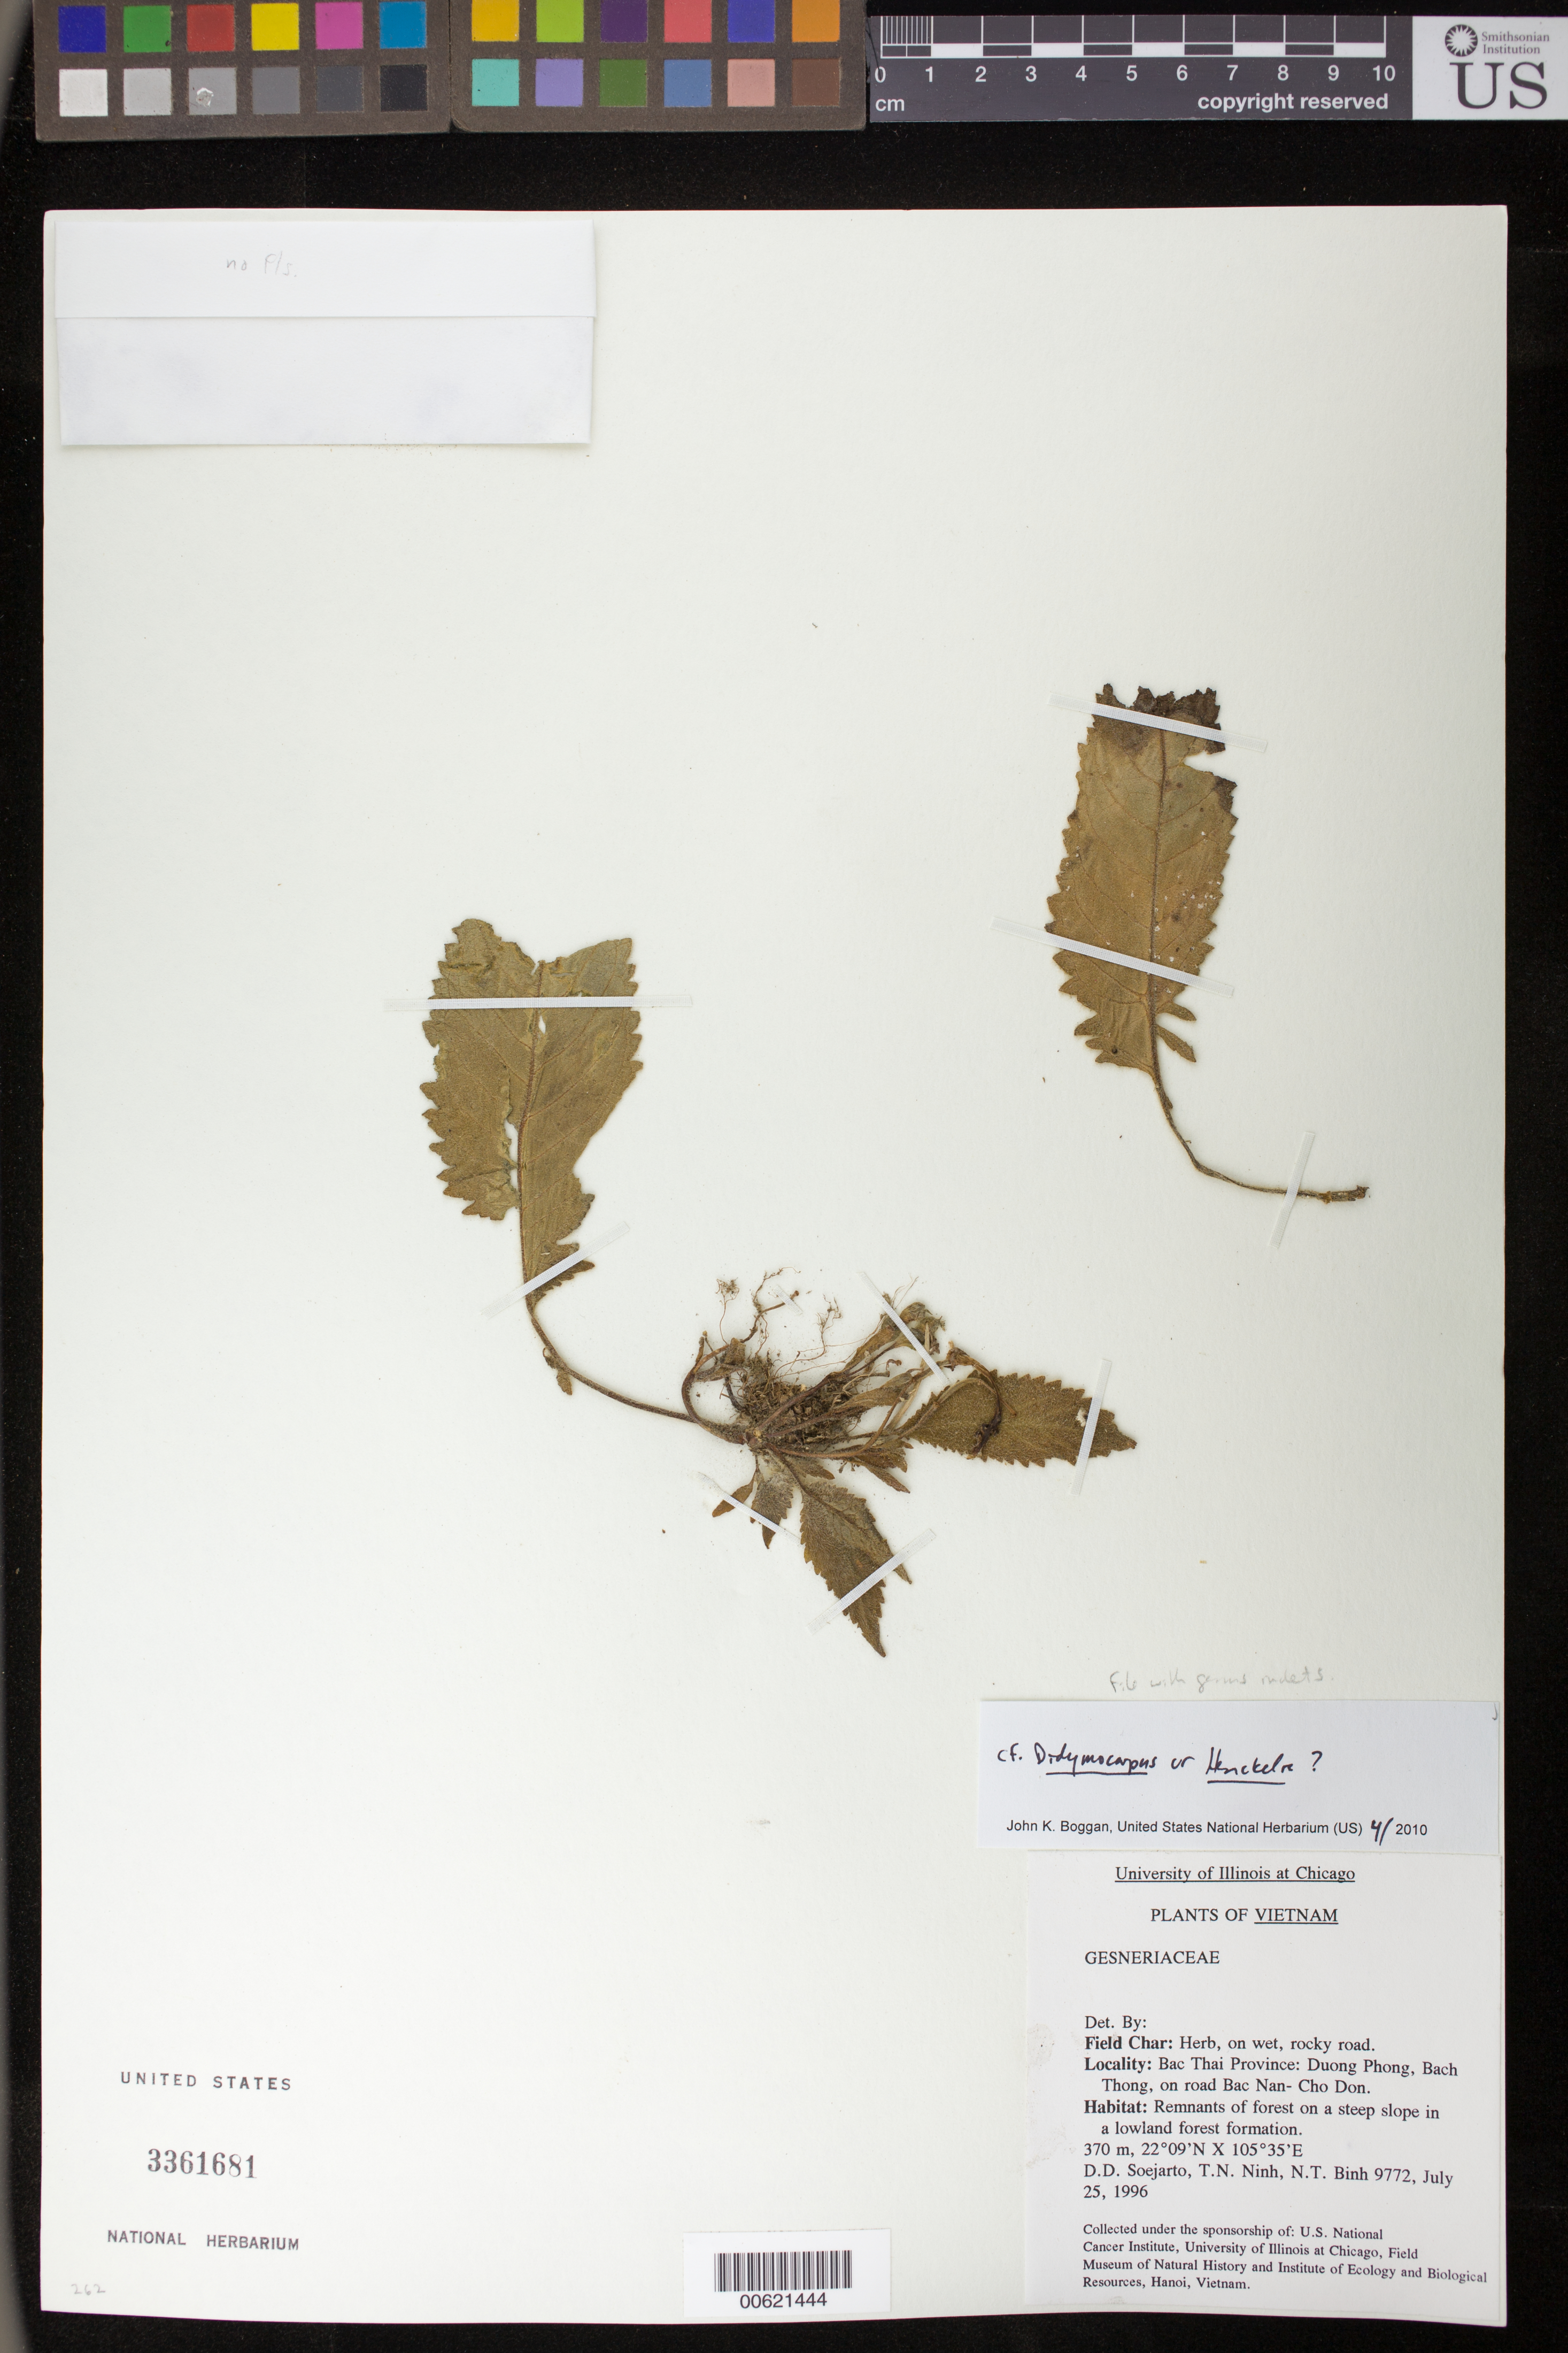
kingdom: Plantae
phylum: Tracheophyta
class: Magnoliopsida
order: Lamiales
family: Gesneriaceae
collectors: D. D. Soejarto, T. N. Ninh & N. Binh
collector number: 9772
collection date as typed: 25 Jul 1996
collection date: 1996-07-25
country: Vietnam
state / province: Bac Thai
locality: Bac Thai Province: Duong Phong, Bach Thong, on road Bac Nan - Cho Don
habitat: Remnants of forest on a steep slope in a lowland forest formation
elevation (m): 370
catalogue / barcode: US 3361681